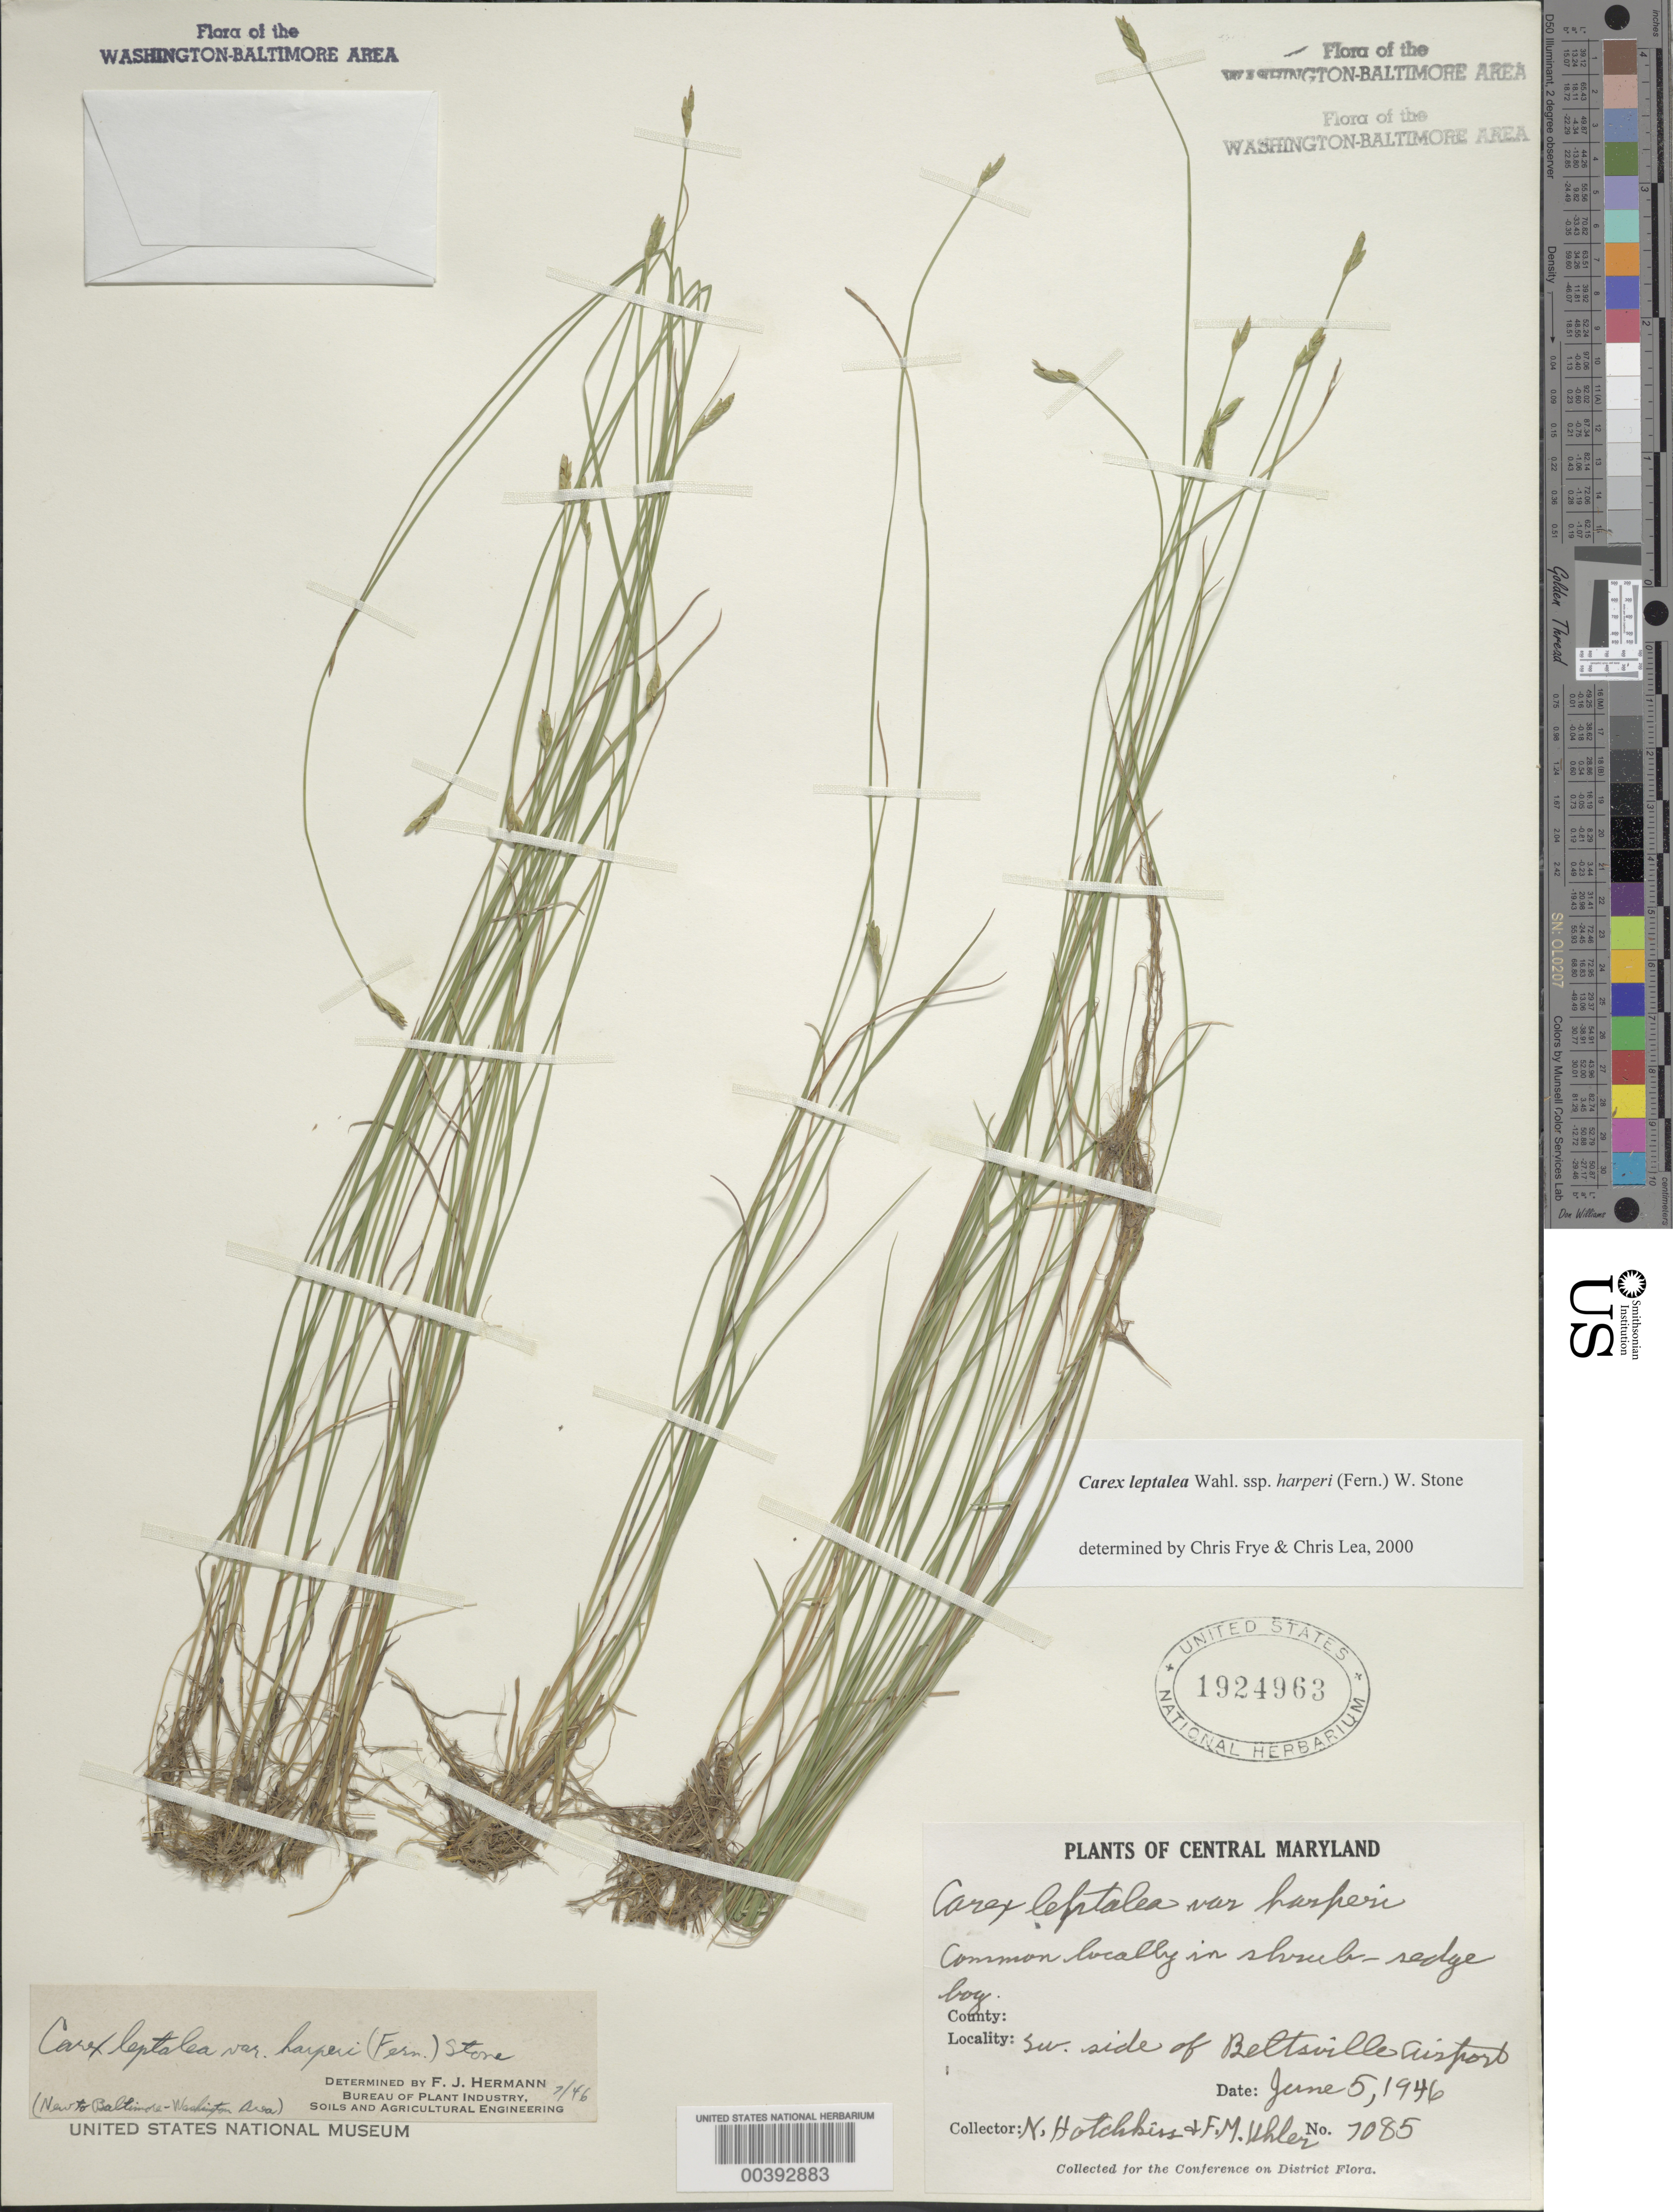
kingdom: Plantae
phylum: Tracheophyta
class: Liliopsida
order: Poales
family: Cyperaceae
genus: Carex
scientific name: Carex leptalea var. harperi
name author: (Fernald) W. Stone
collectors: N. Hotchkiss & F. M. Uhler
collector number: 7085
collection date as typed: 05 Jun 1946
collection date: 1946-06-05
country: United States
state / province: Maryland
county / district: Prince George's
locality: Beltsville Airport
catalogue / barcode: US 1924963